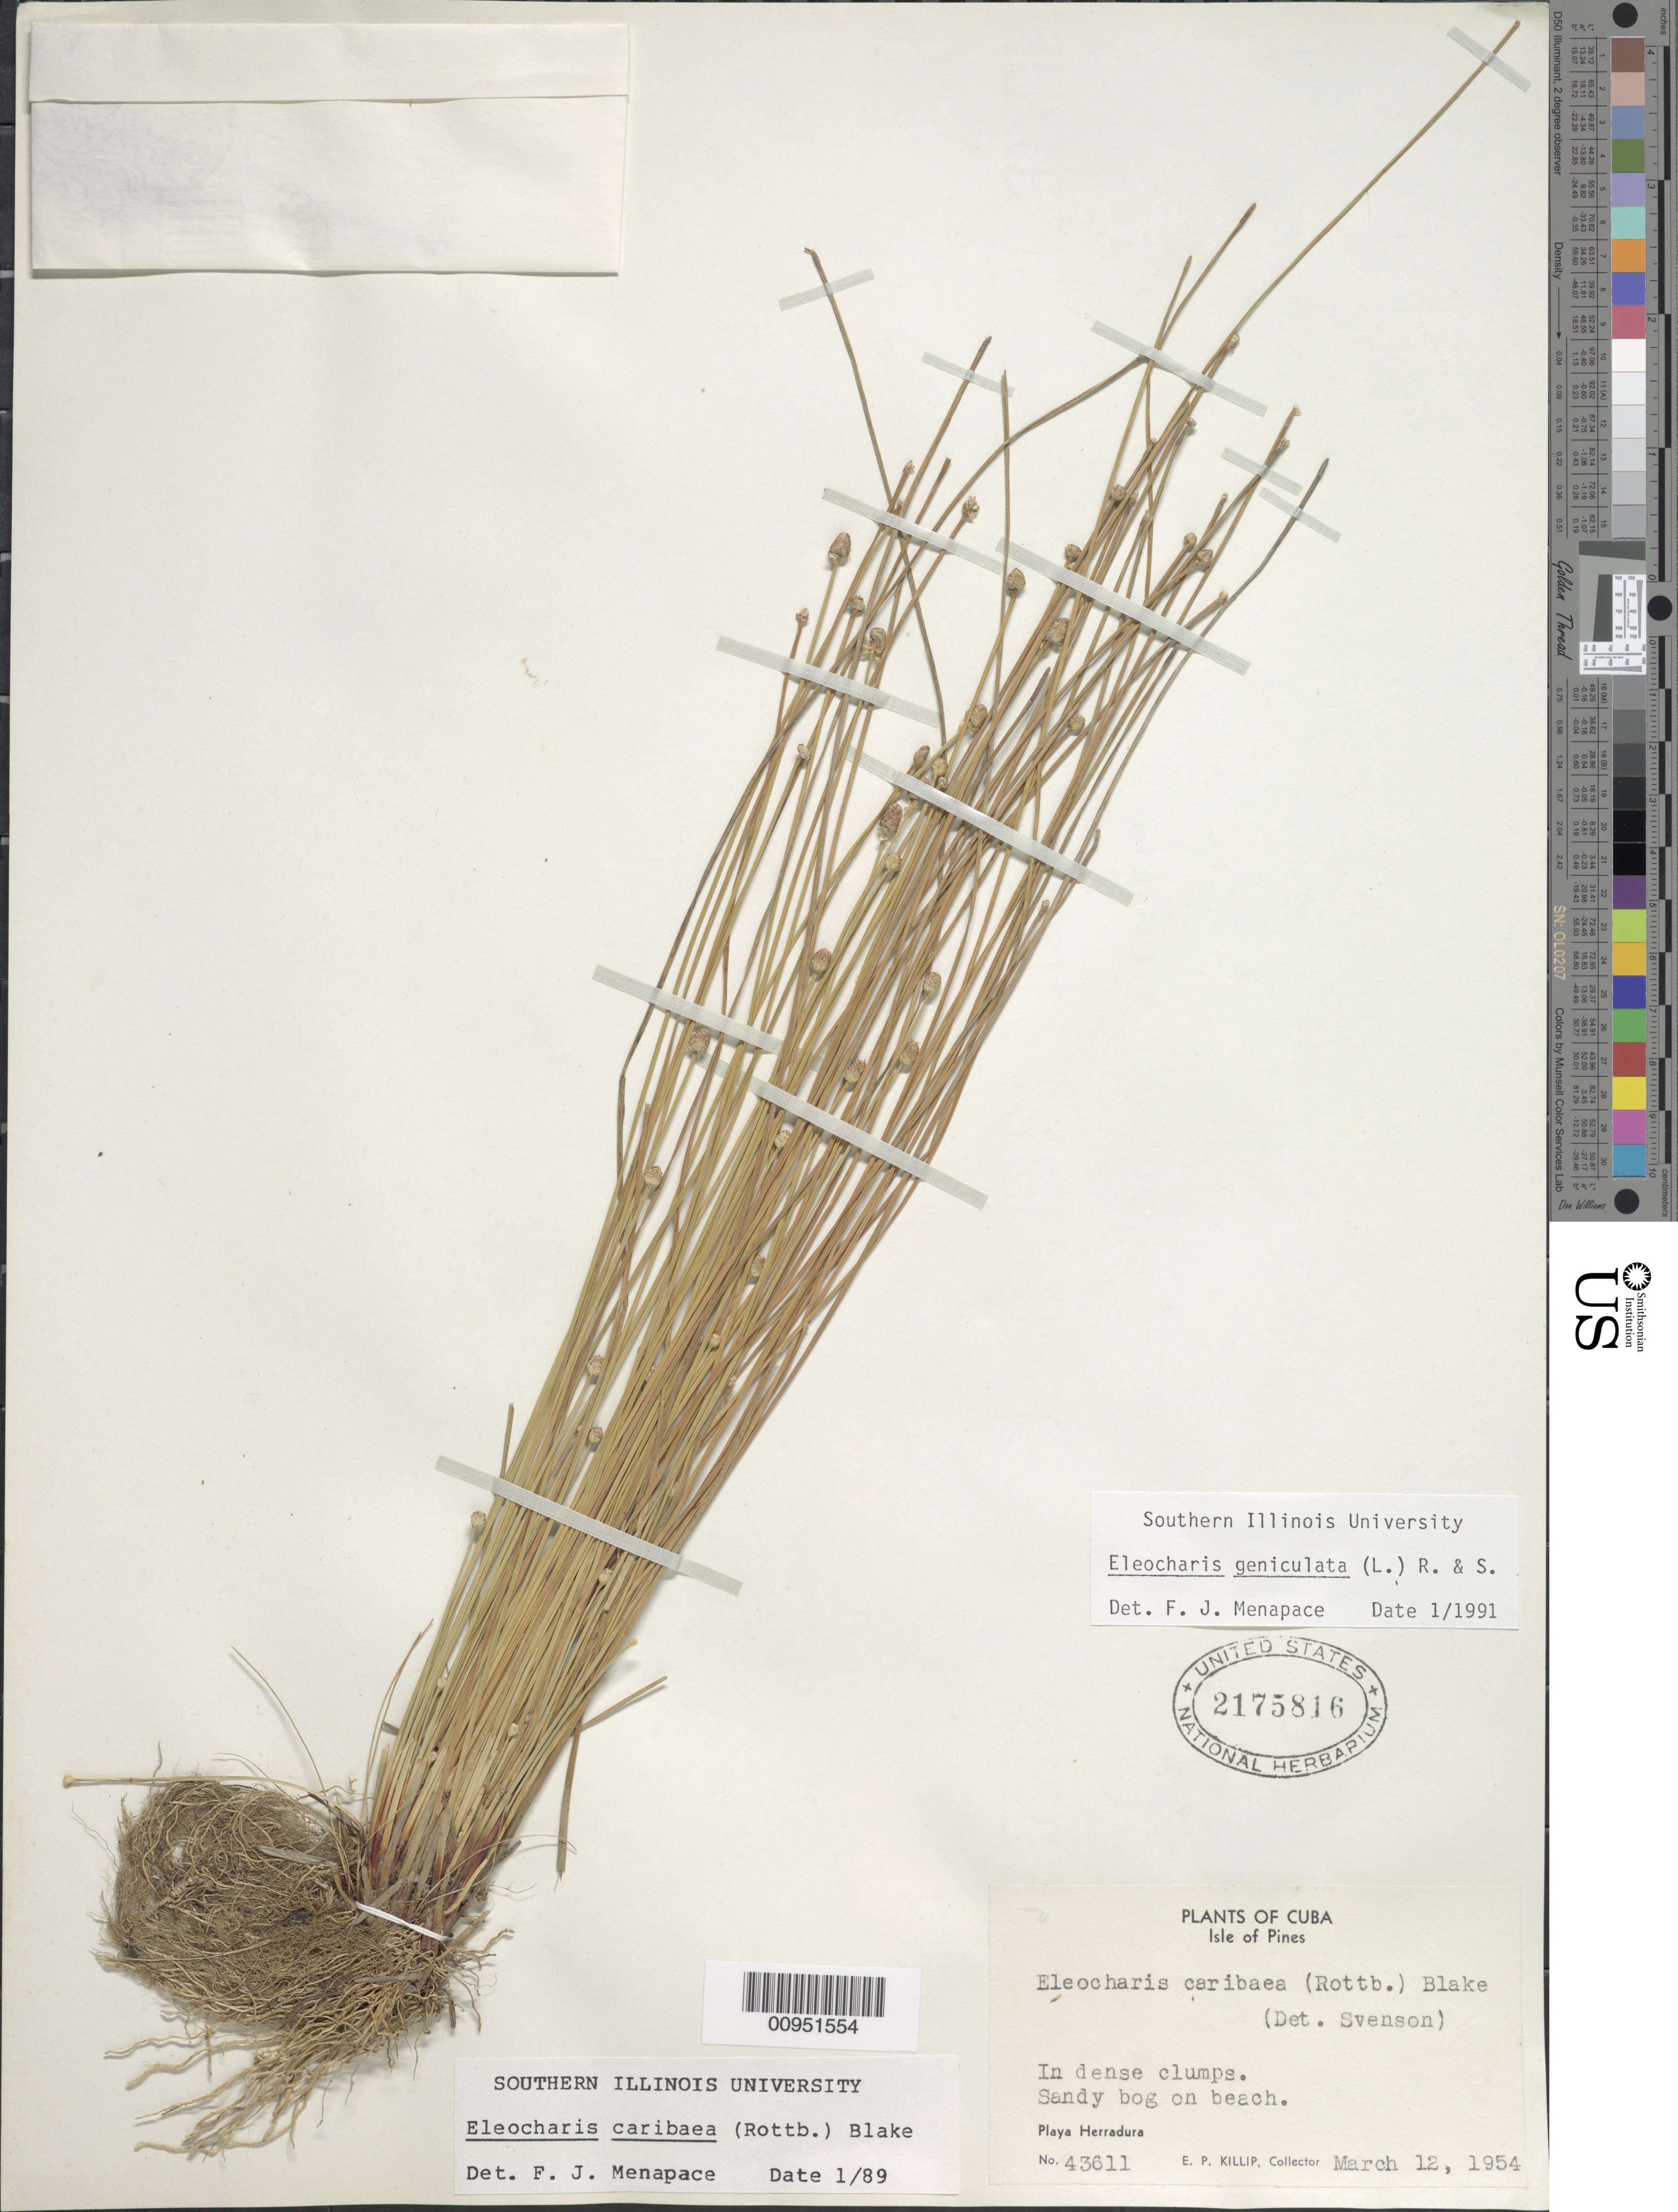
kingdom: Plantae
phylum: Tracheophyta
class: Liliopsida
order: Poales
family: Cyperaceae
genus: Eleocharis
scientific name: Eleocharis geniculata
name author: (L.) Roem. & Schult.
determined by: Menapace, F. J.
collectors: E. P. Killip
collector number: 43611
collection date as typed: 12 Mar 1954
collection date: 1954-03-12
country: Cuba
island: Isla de la Juventud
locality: Playa Herradura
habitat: Sandy bog on beach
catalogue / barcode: US 2175816